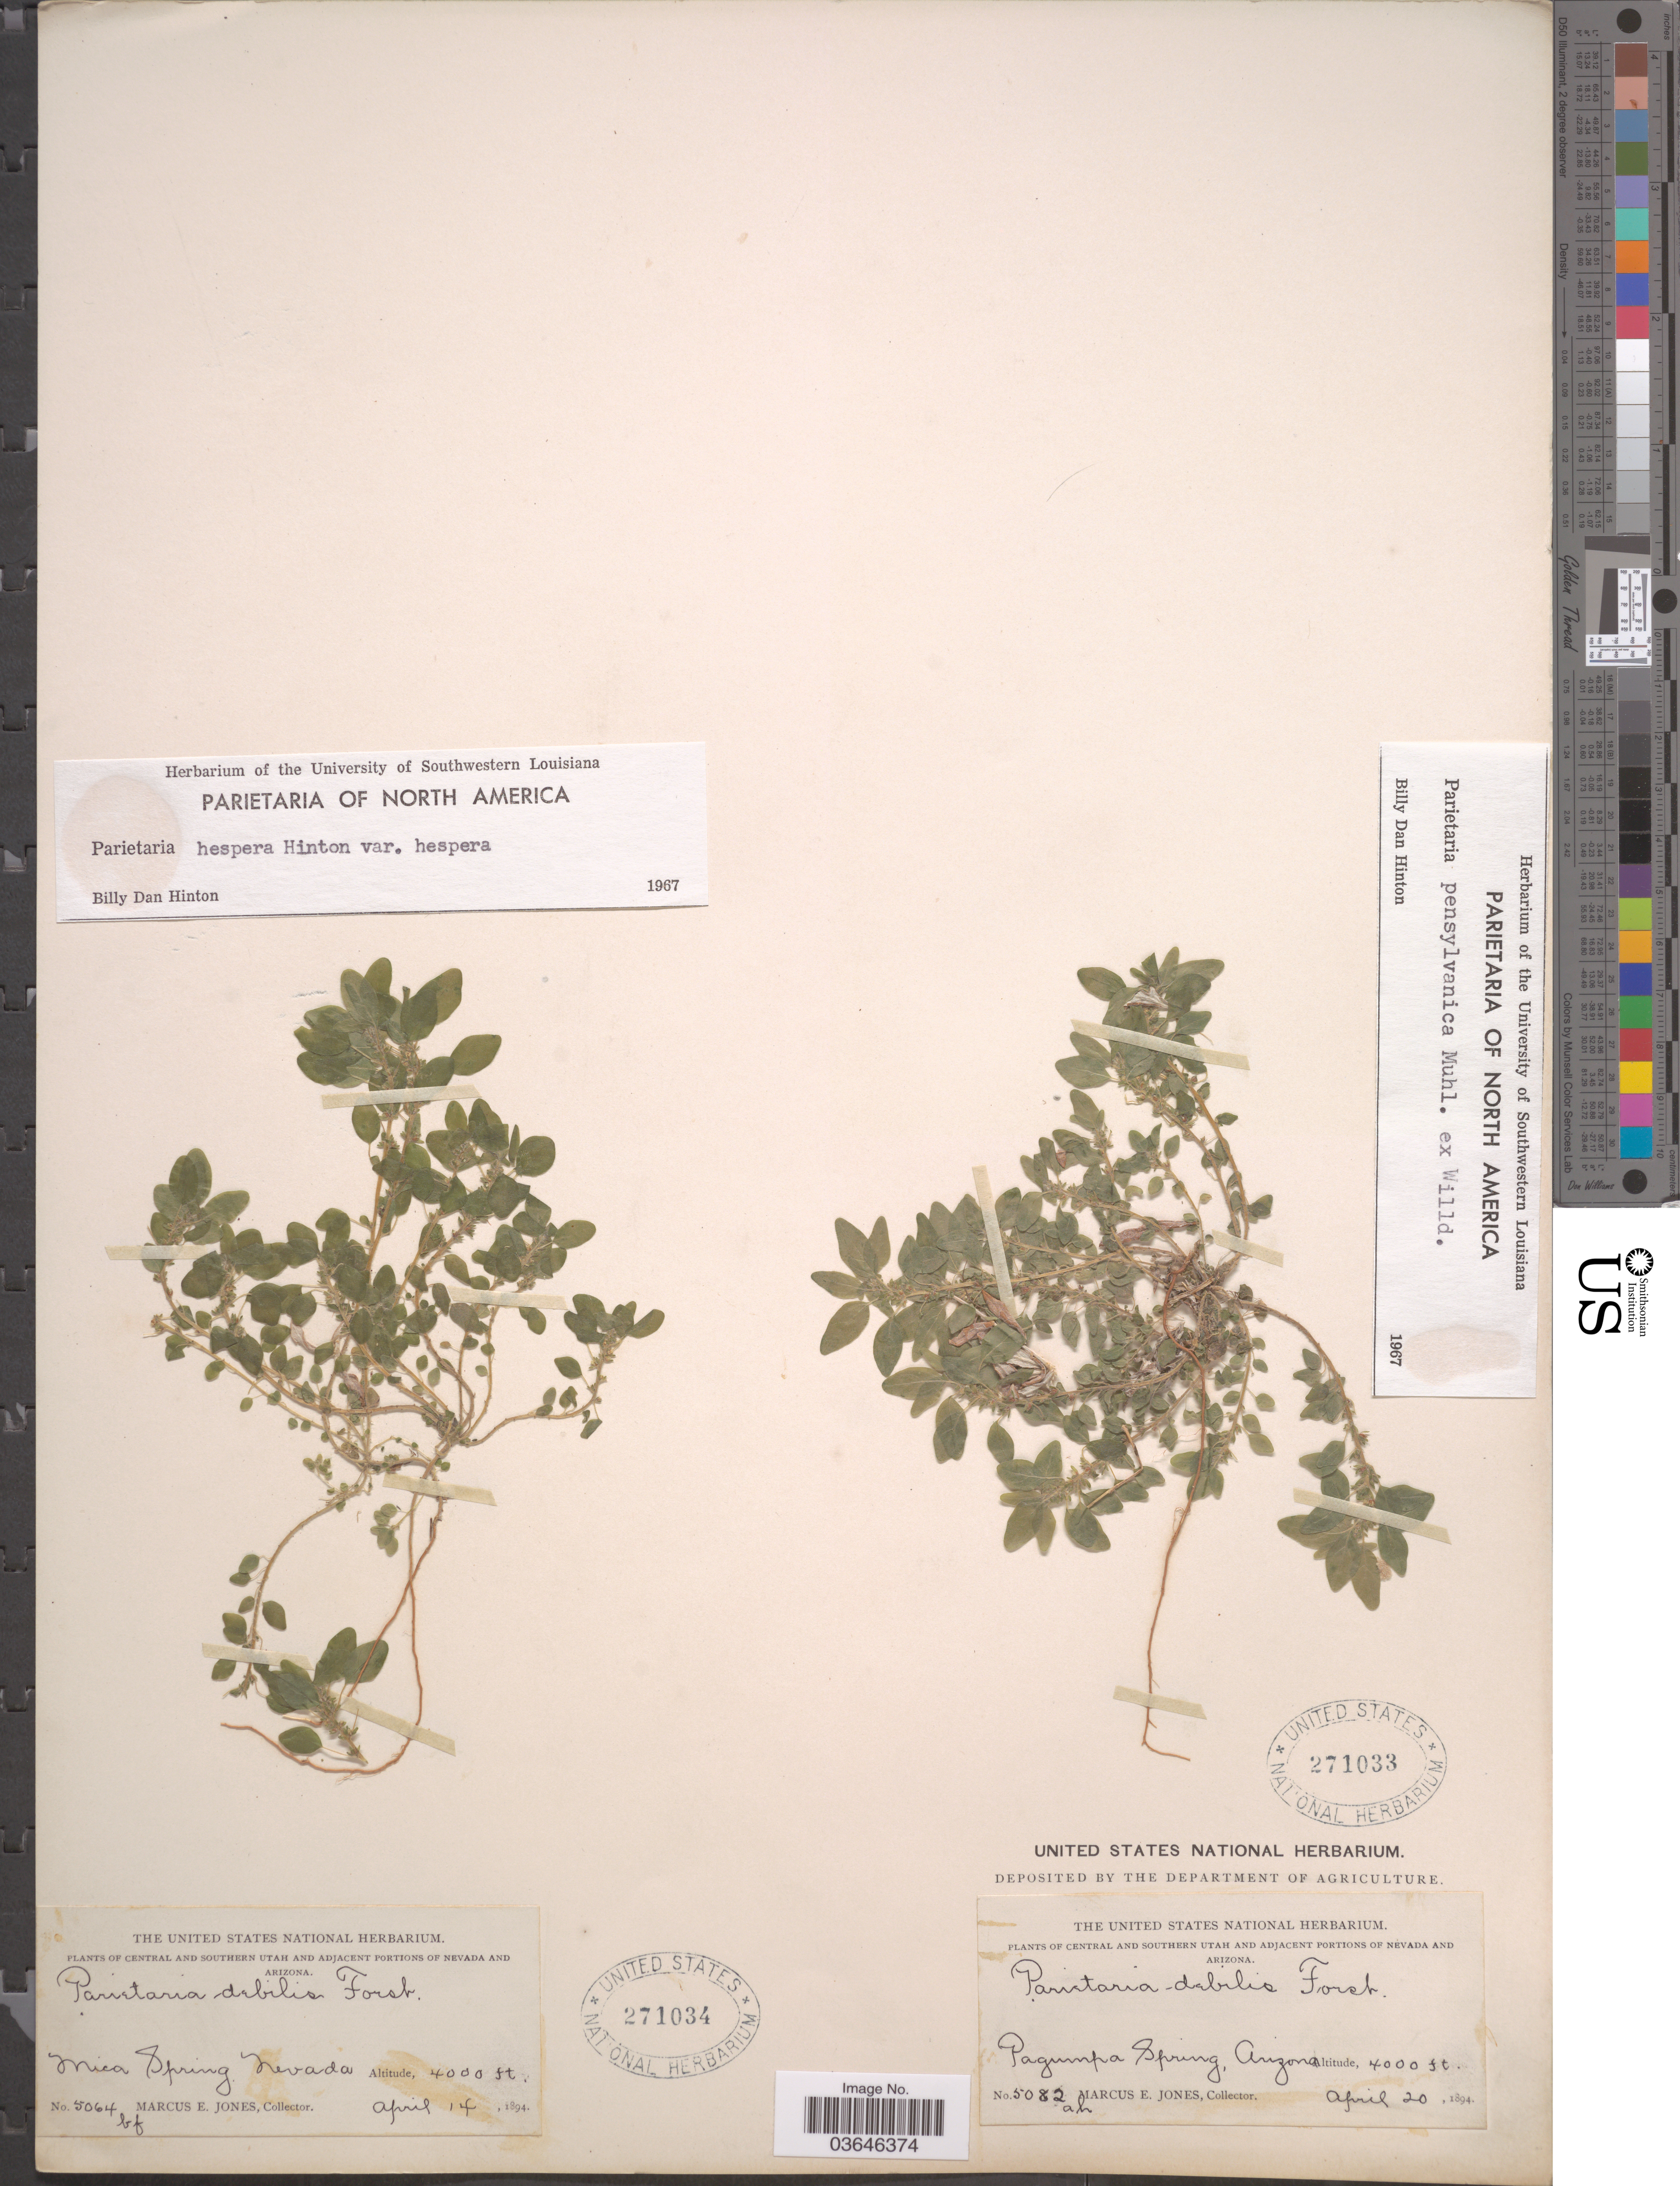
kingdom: Plantae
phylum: Tracheophyta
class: Magnoliopsida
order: Rosales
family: Urticaceae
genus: Parietaria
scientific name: Parietaria hespera var. hespera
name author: Hinton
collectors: M. E. Jones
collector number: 5064bf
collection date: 1894-04-14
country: United States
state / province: Nevada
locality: Mica Spring.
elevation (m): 1219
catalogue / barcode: US 271034